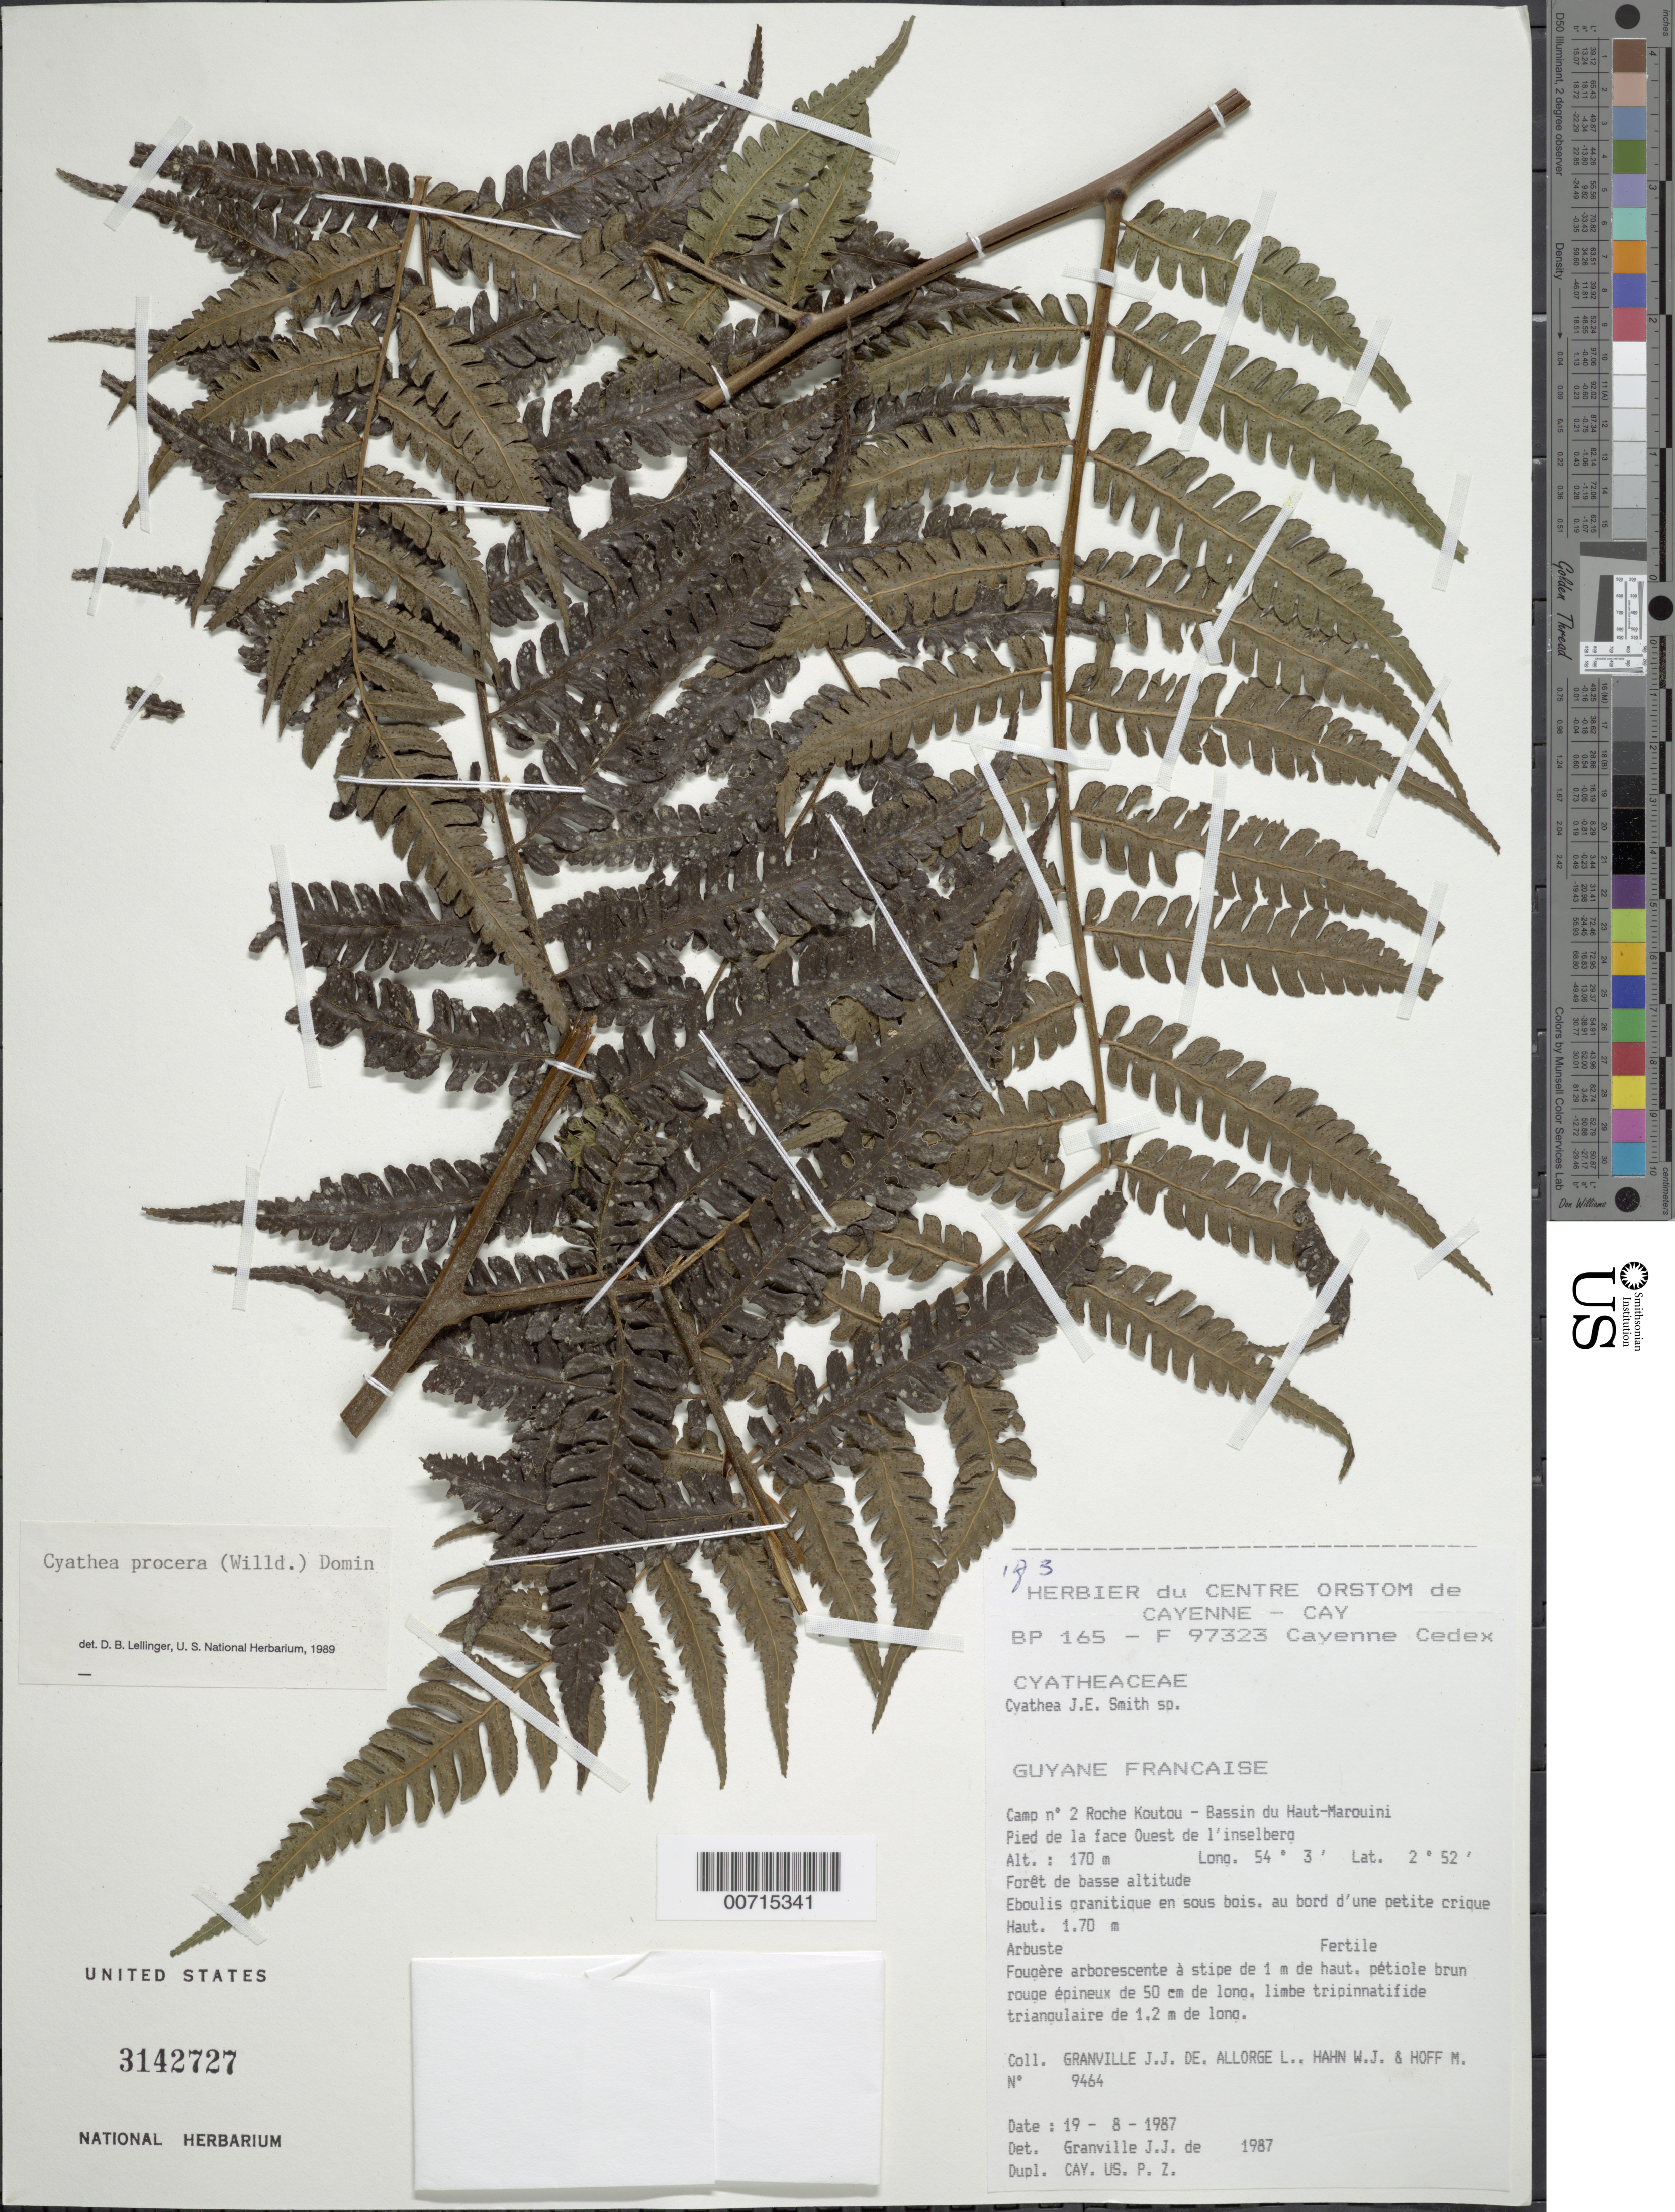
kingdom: Plantae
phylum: Tracheophyta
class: Polypodiopsida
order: Cyatheales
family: Cyatheaceae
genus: Cyathea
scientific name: Cyathea pungens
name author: (Willd.) Domin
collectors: J.-J. de Granville, L. Allorge, W. J. Hahn & M. Hoff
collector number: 9464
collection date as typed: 19-Aug-87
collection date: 1987-08-19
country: French Guiana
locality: Roche Koutou, Bassin du Haut-Marouini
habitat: Forêt de basse altitude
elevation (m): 170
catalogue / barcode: US 3142727